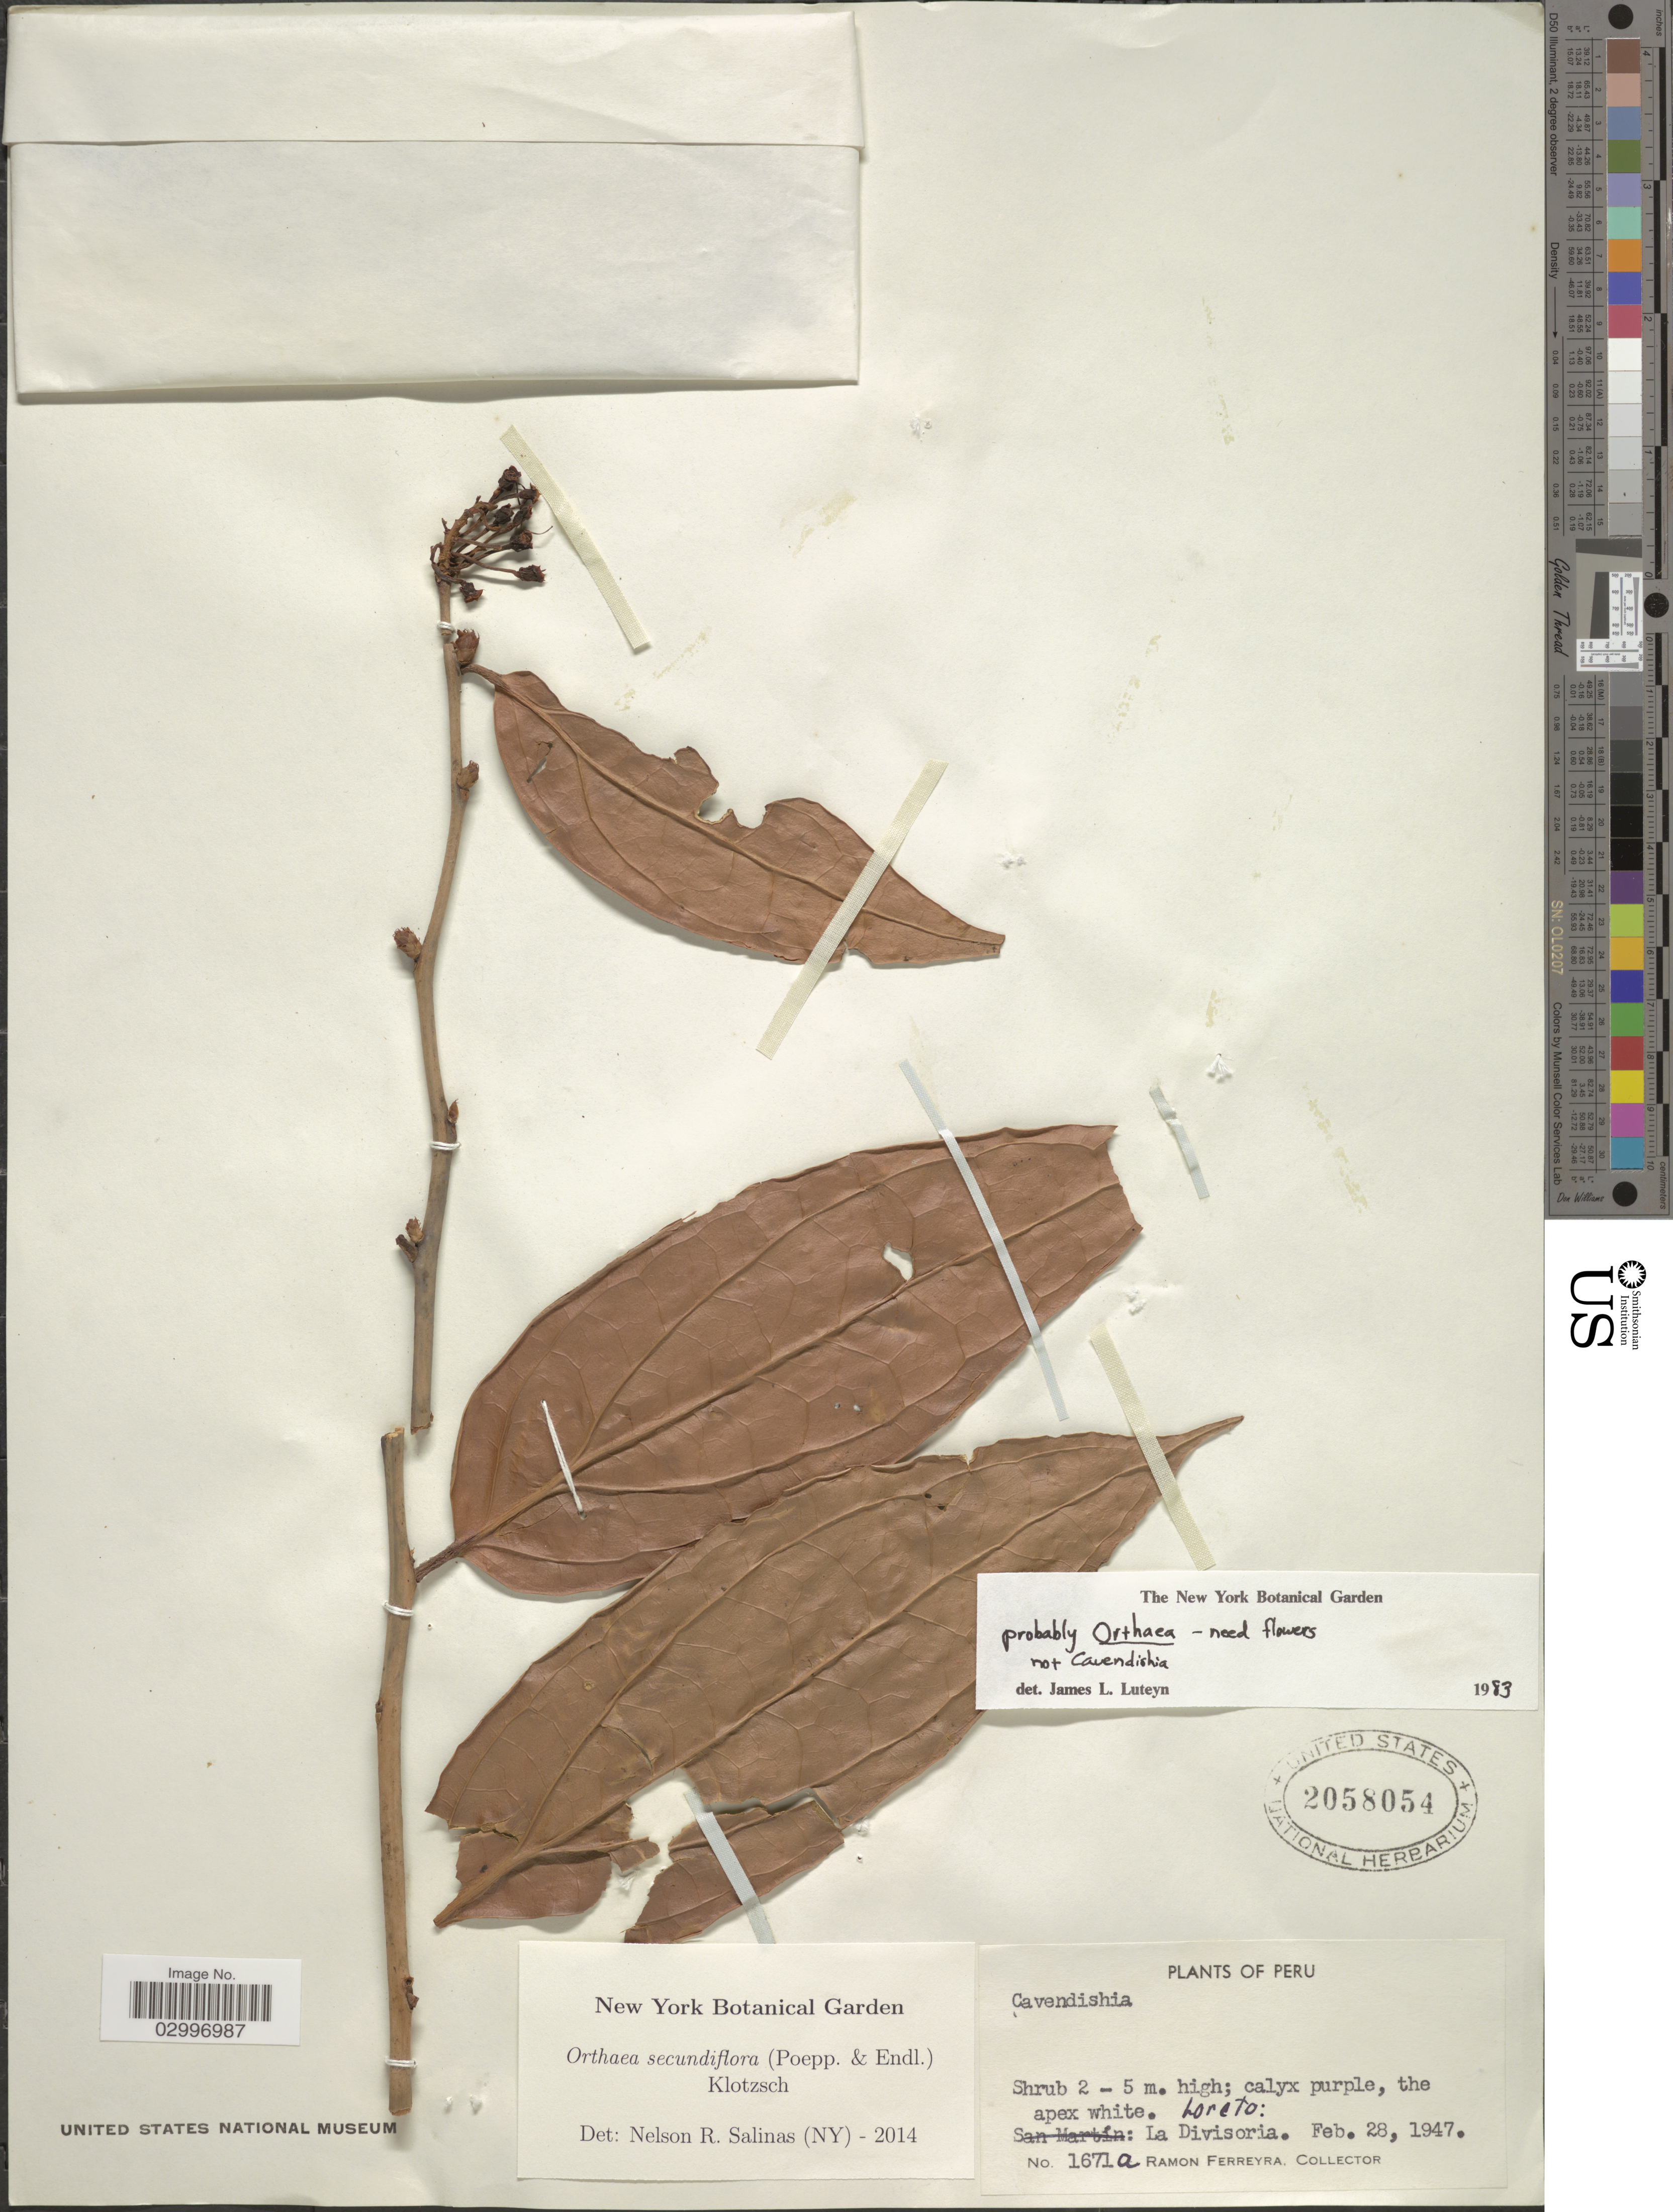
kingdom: Plantae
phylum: Tracheophyta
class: Magnoliopsida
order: Ericales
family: Ericaceae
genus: Orthaea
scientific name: Orthaea secundiflora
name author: (Poepp. & Endl.) Klotzsch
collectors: R. A. Ferreyra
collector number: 1671a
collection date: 1947-02-28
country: Peru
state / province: Loreto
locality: La Divisoria.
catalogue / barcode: US 2058054